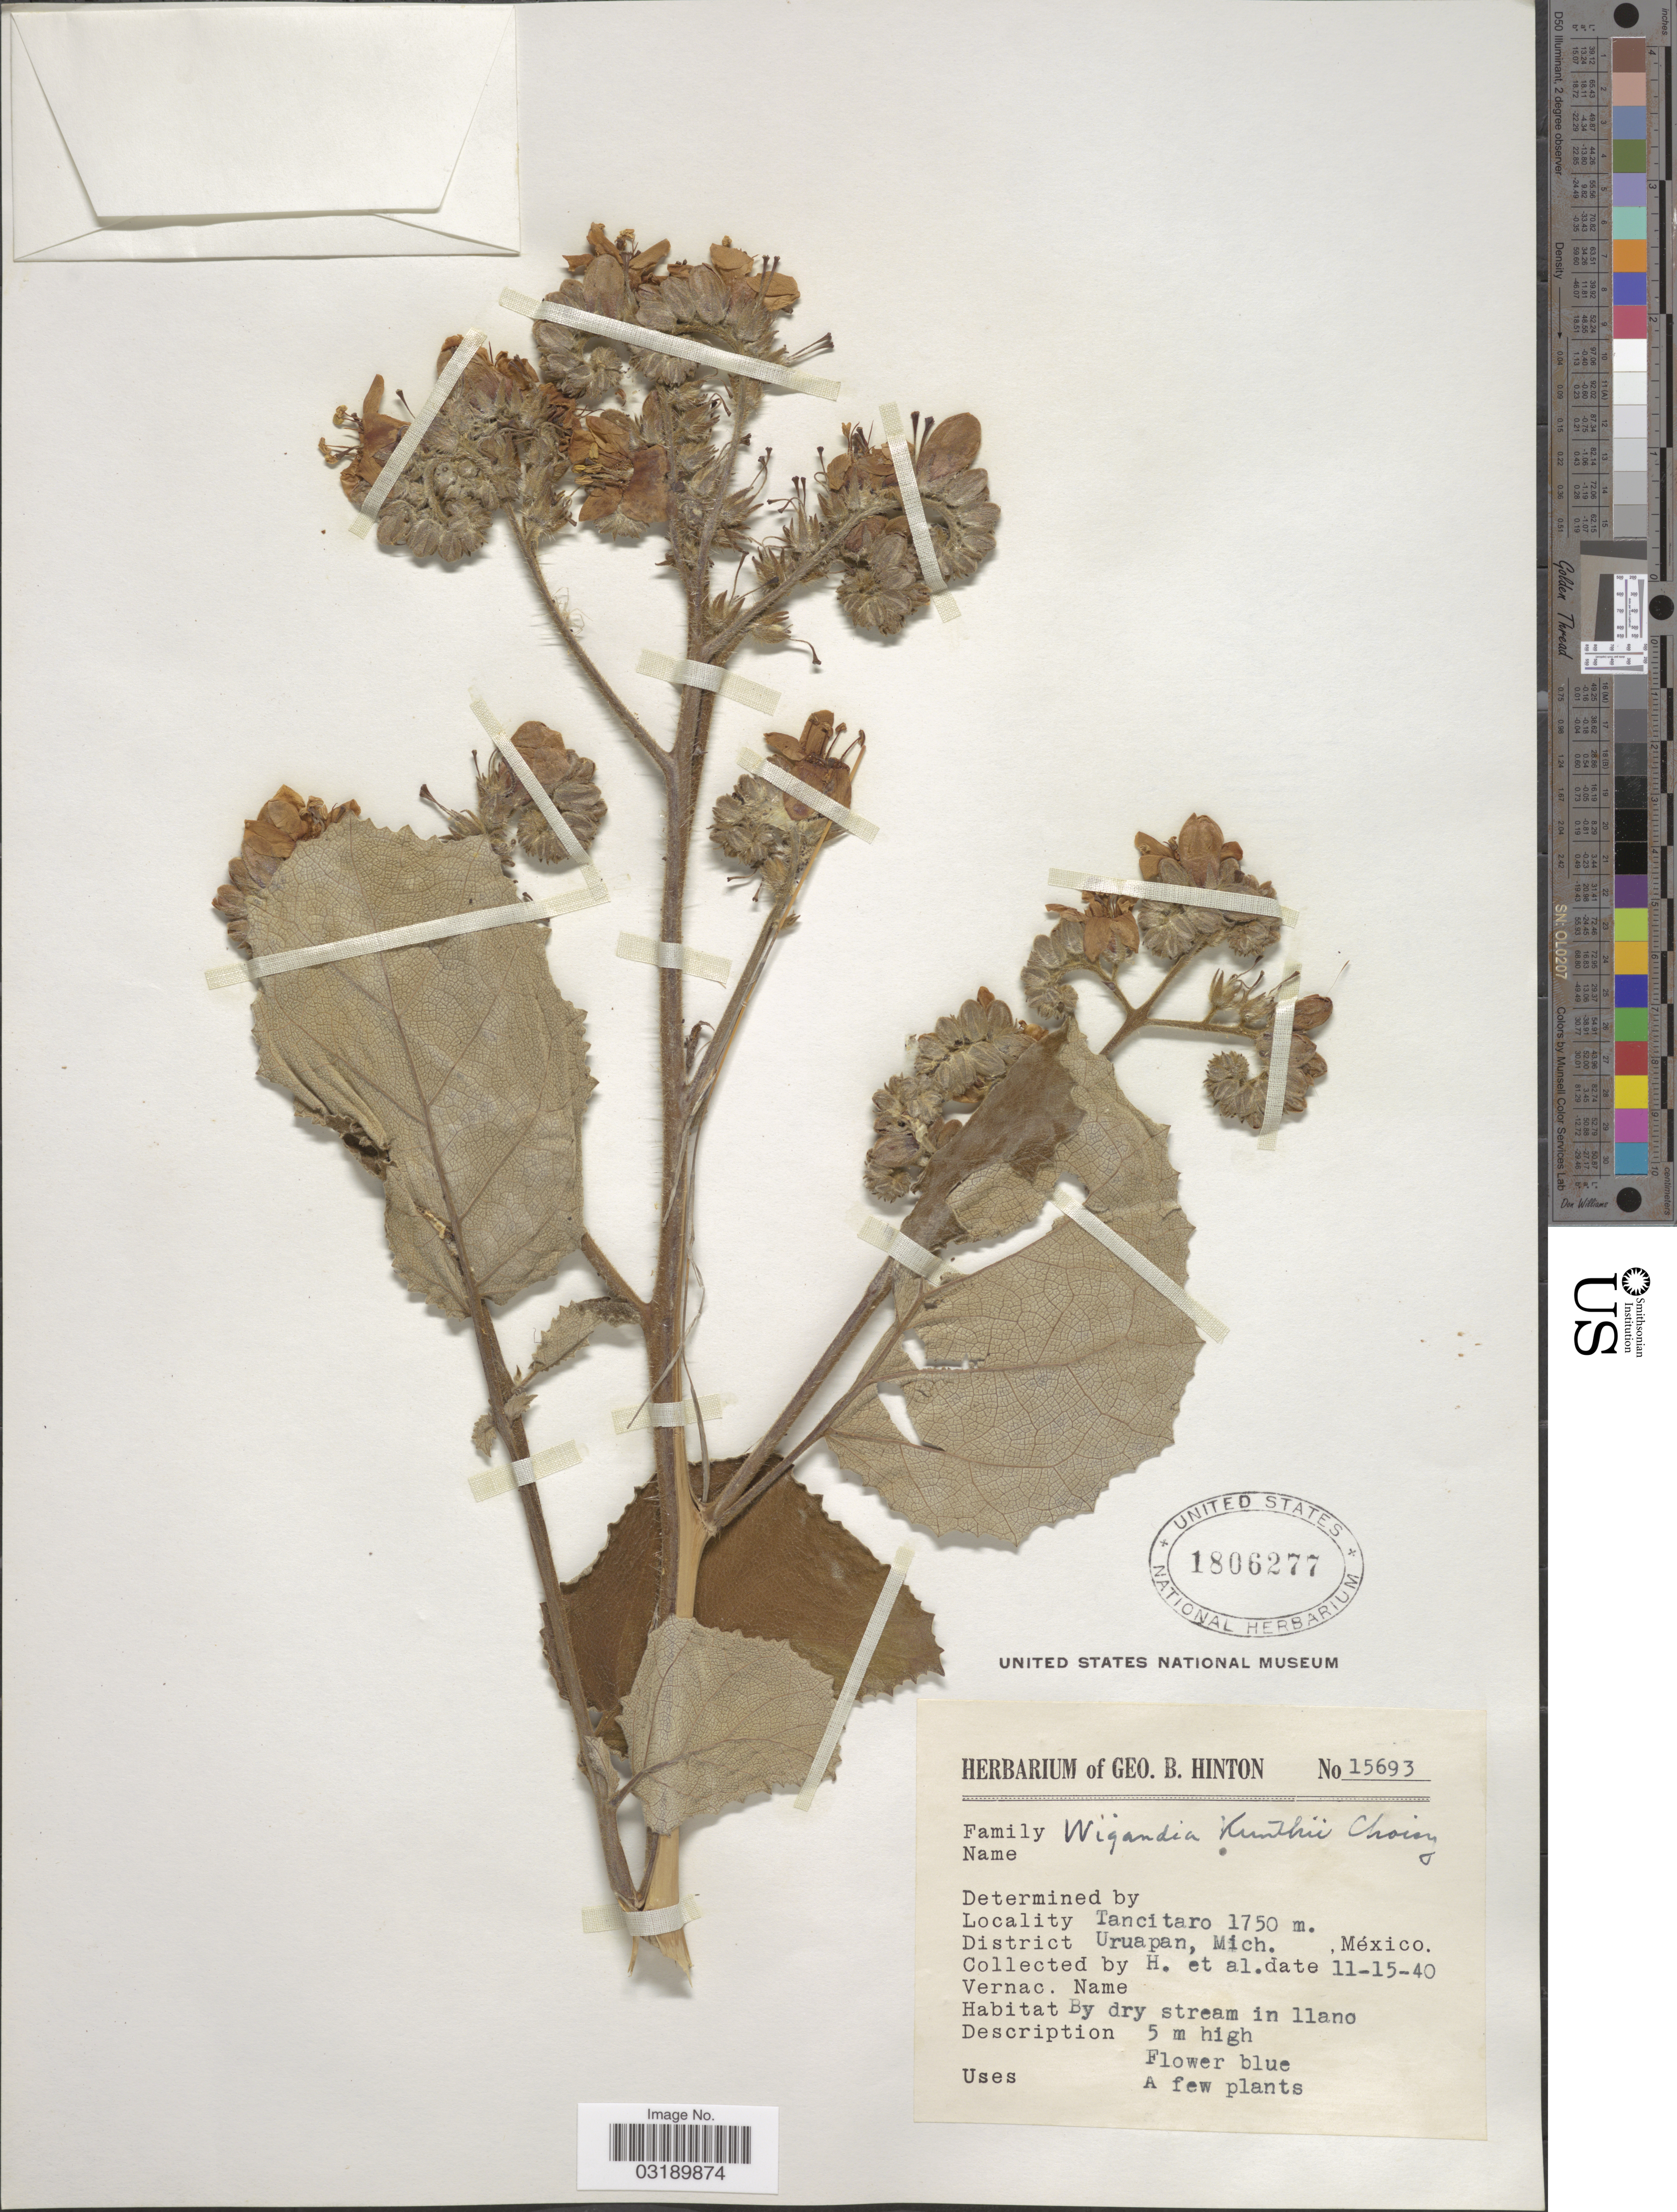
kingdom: Plantae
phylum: Tracheophyta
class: Magnoliopsida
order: Boraginales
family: Namaceae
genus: Wigandia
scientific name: Wigandia kunthii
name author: Choisy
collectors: G. B. Hinton & et al.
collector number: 15693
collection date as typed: Transcribed d/m/y: 15/11/40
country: Mexico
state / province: Michoacán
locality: Tancitaro. District Uruapan, Mich. By dry stream in llano.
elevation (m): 1750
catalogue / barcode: US 1806277